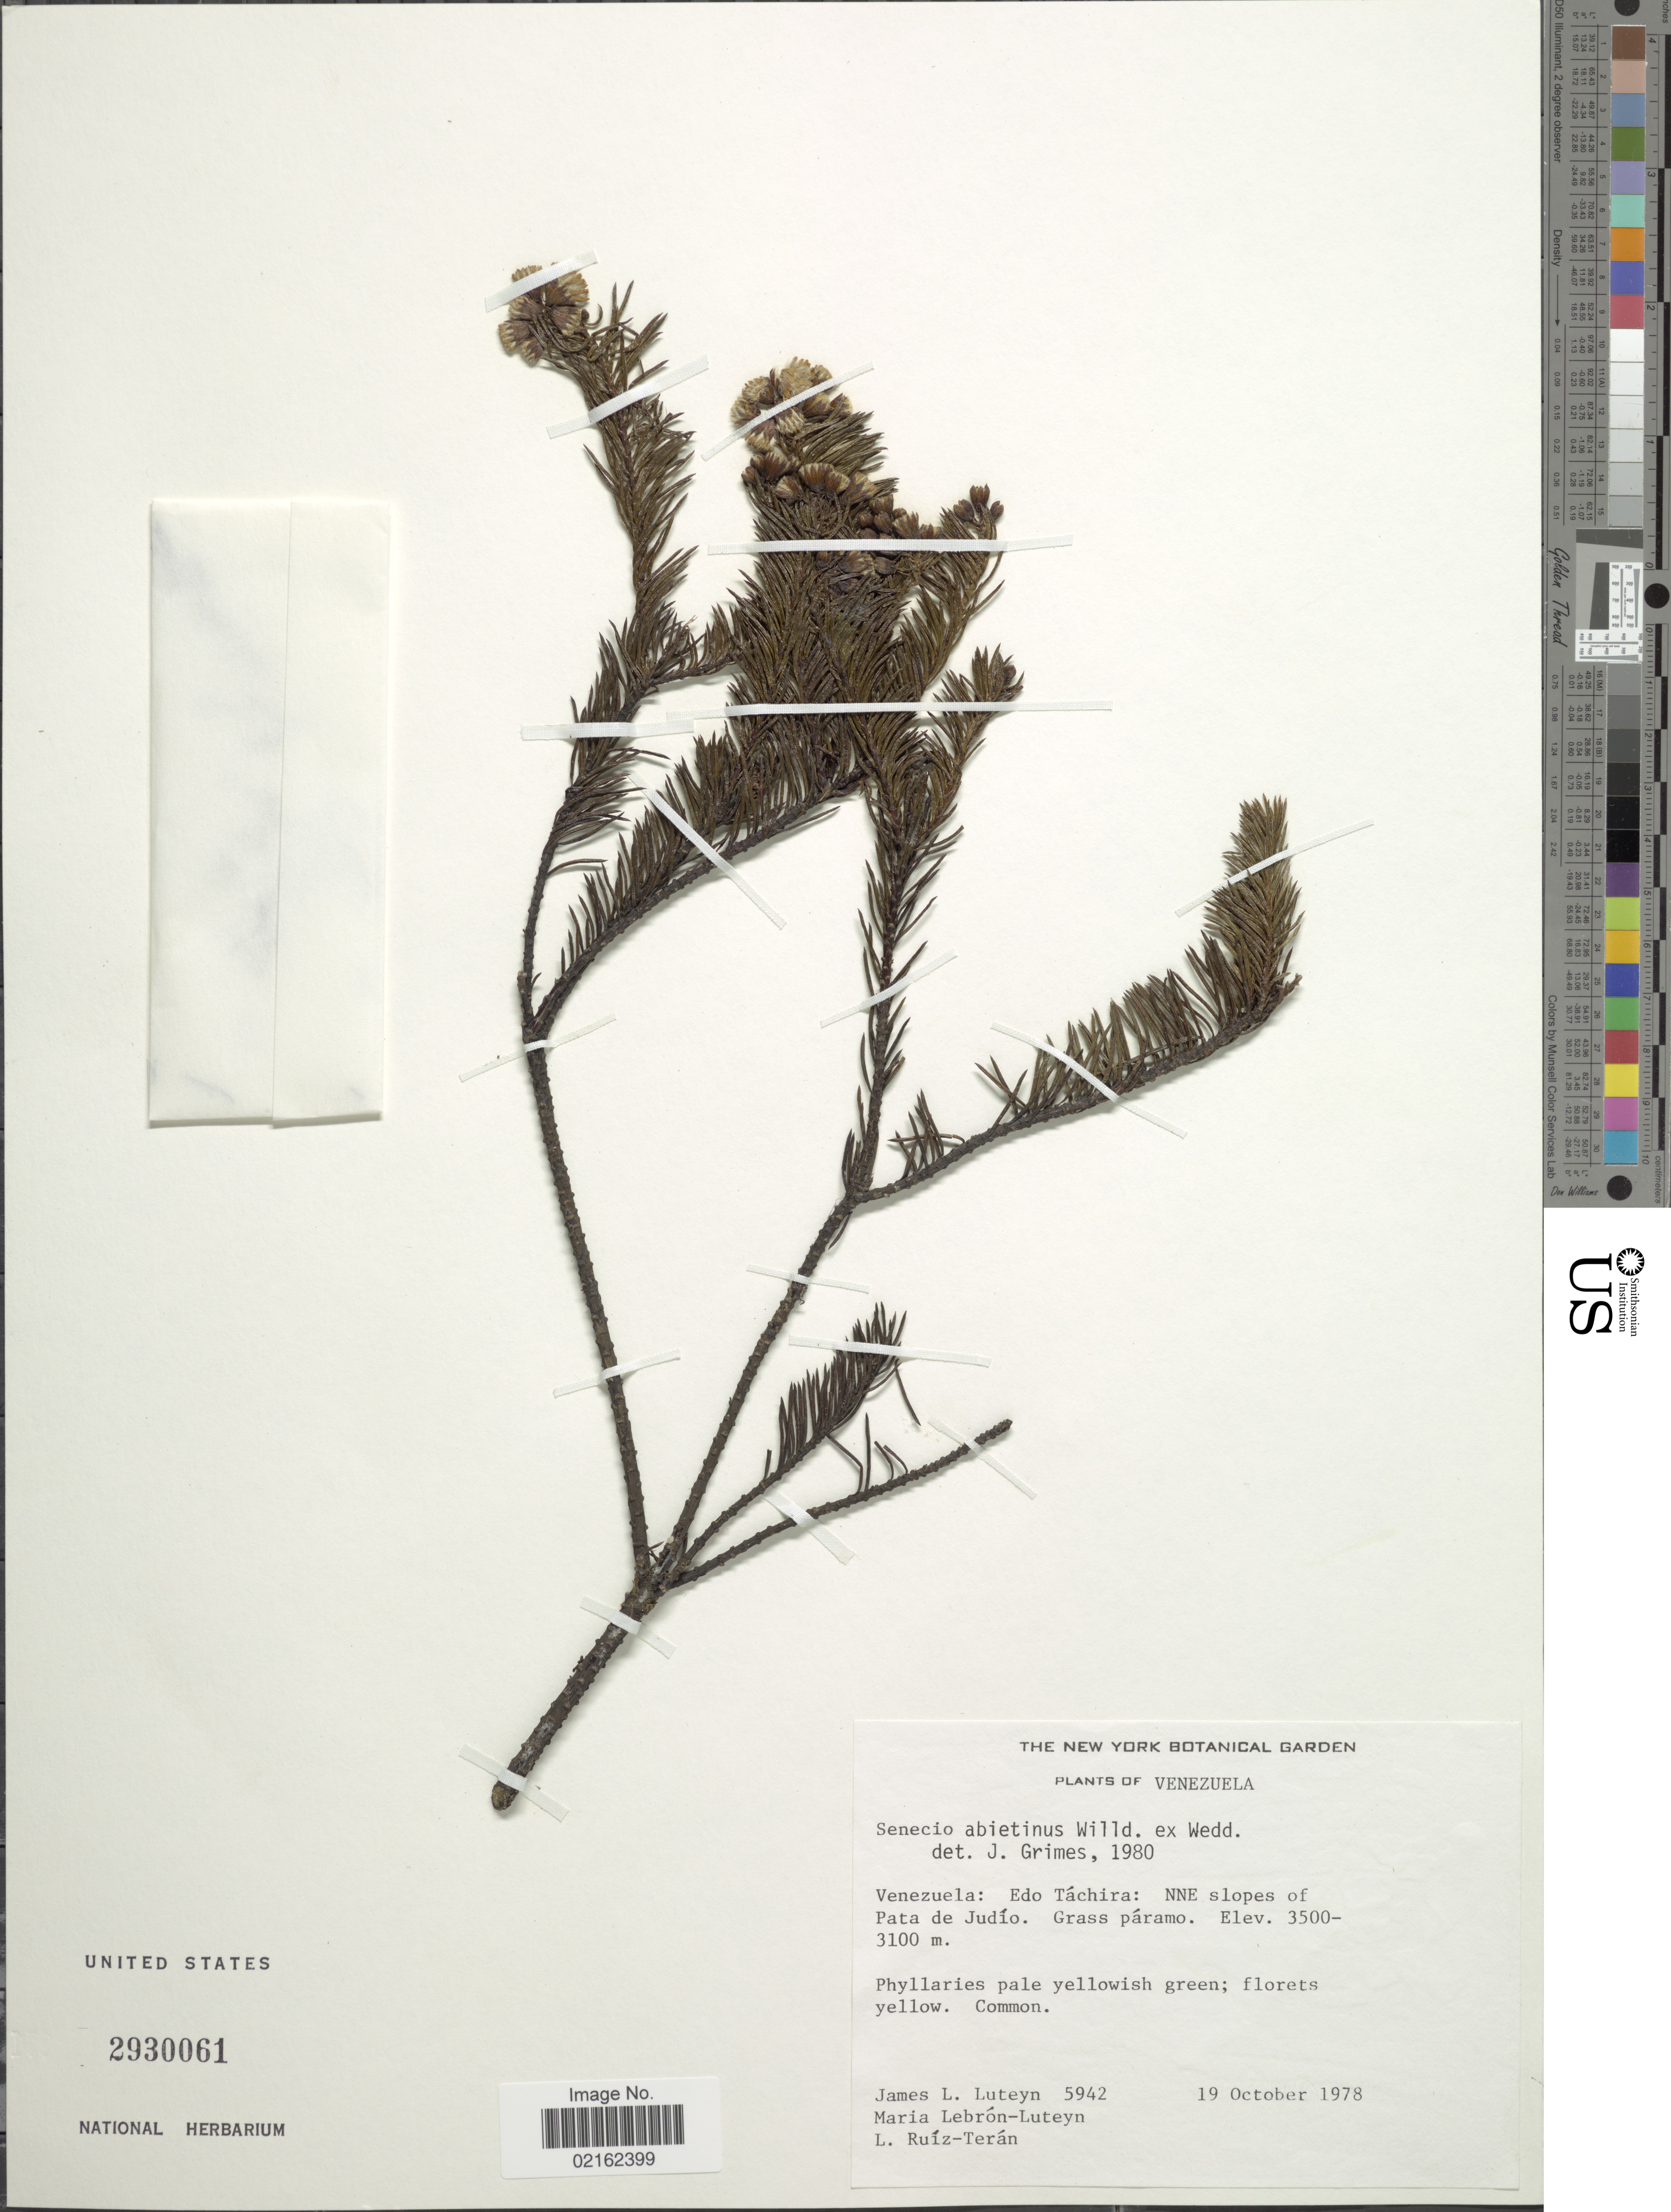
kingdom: Plantae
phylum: Tracheophyta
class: Magnoliopsida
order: Asterales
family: Asteraceae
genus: Pentacalia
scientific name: Pentacalia abietina var. aciculata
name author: (Cuatrec.) Cuatrec.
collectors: J. L. Luteyn, M. L. Lebrón-Luteyn & L. E. Ruíz-Terán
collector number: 5942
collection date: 1978-10-19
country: Venezuela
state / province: Tachira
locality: NNE slopes of Pata de Judio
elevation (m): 3100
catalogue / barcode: US 2930061